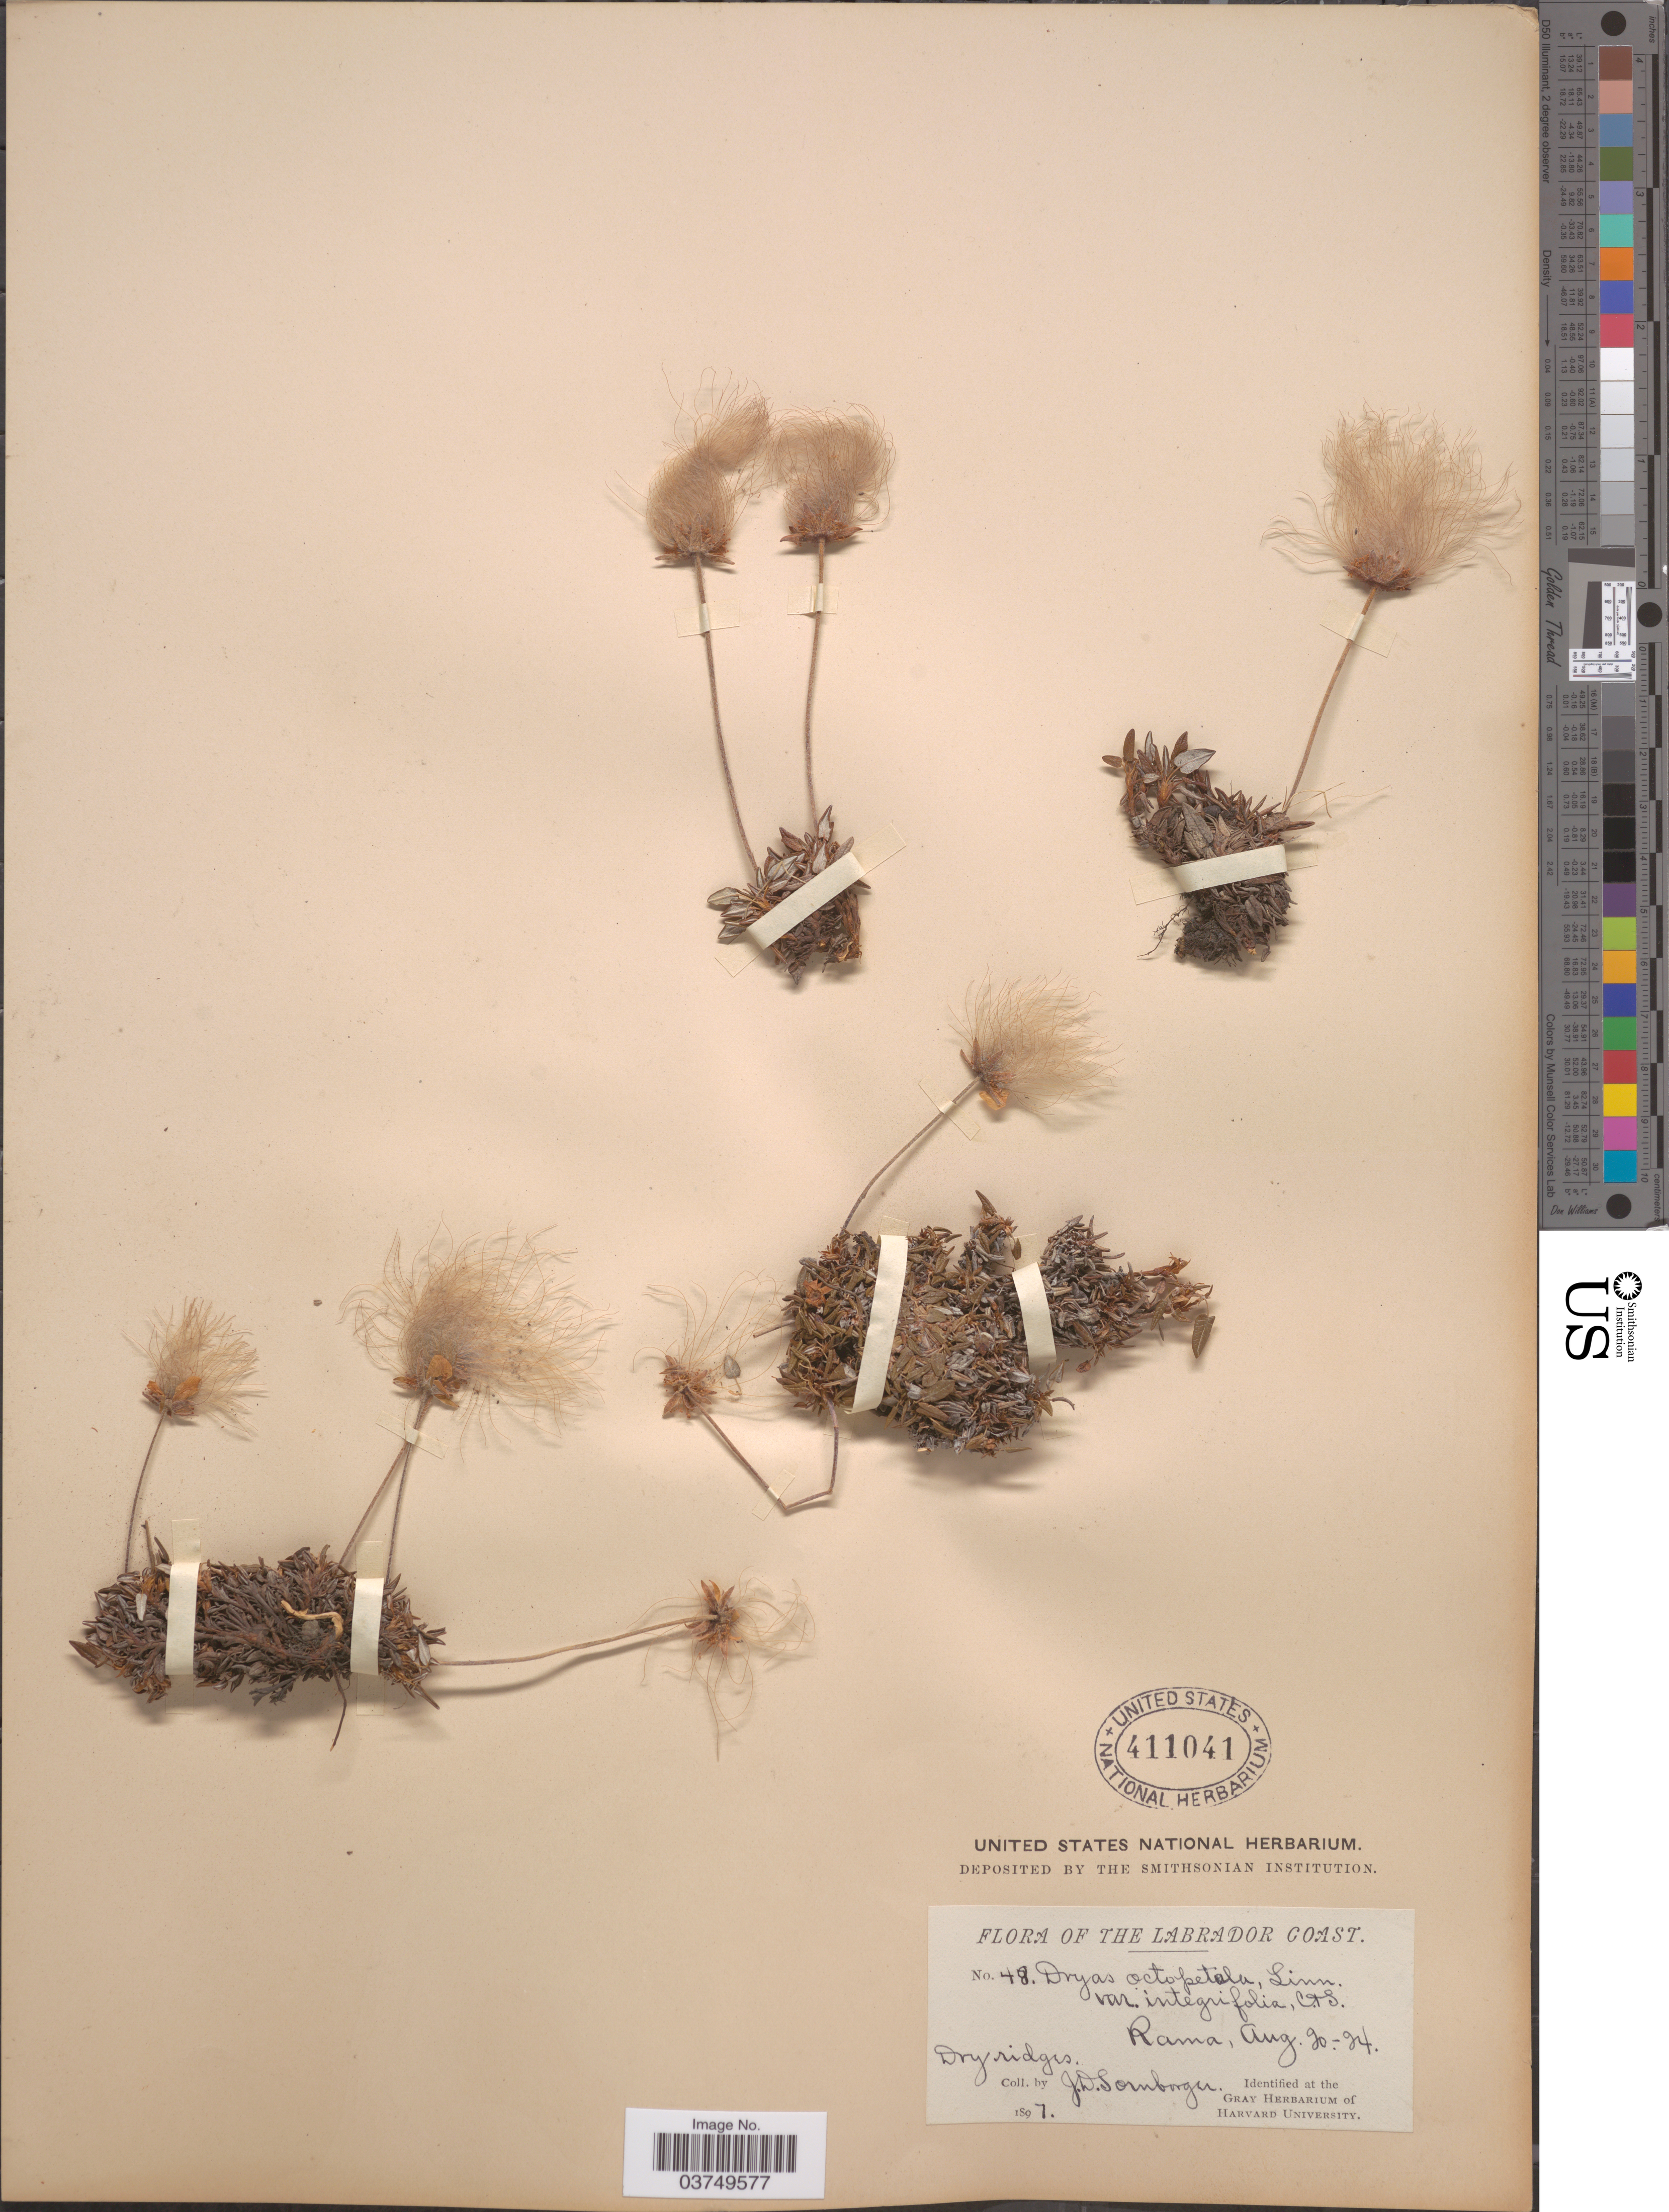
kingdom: Plantae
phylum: Tracheophyta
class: Magnoliopsida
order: Rosales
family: Rosaceae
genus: Dryas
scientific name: Dryas integrifolia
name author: Vahl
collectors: J. Sornborger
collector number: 48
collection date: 1897-08-20/1897-08-24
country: Canada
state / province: Newfoundland and Labrador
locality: Labrador Coast. Rama.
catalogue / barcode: US 411041